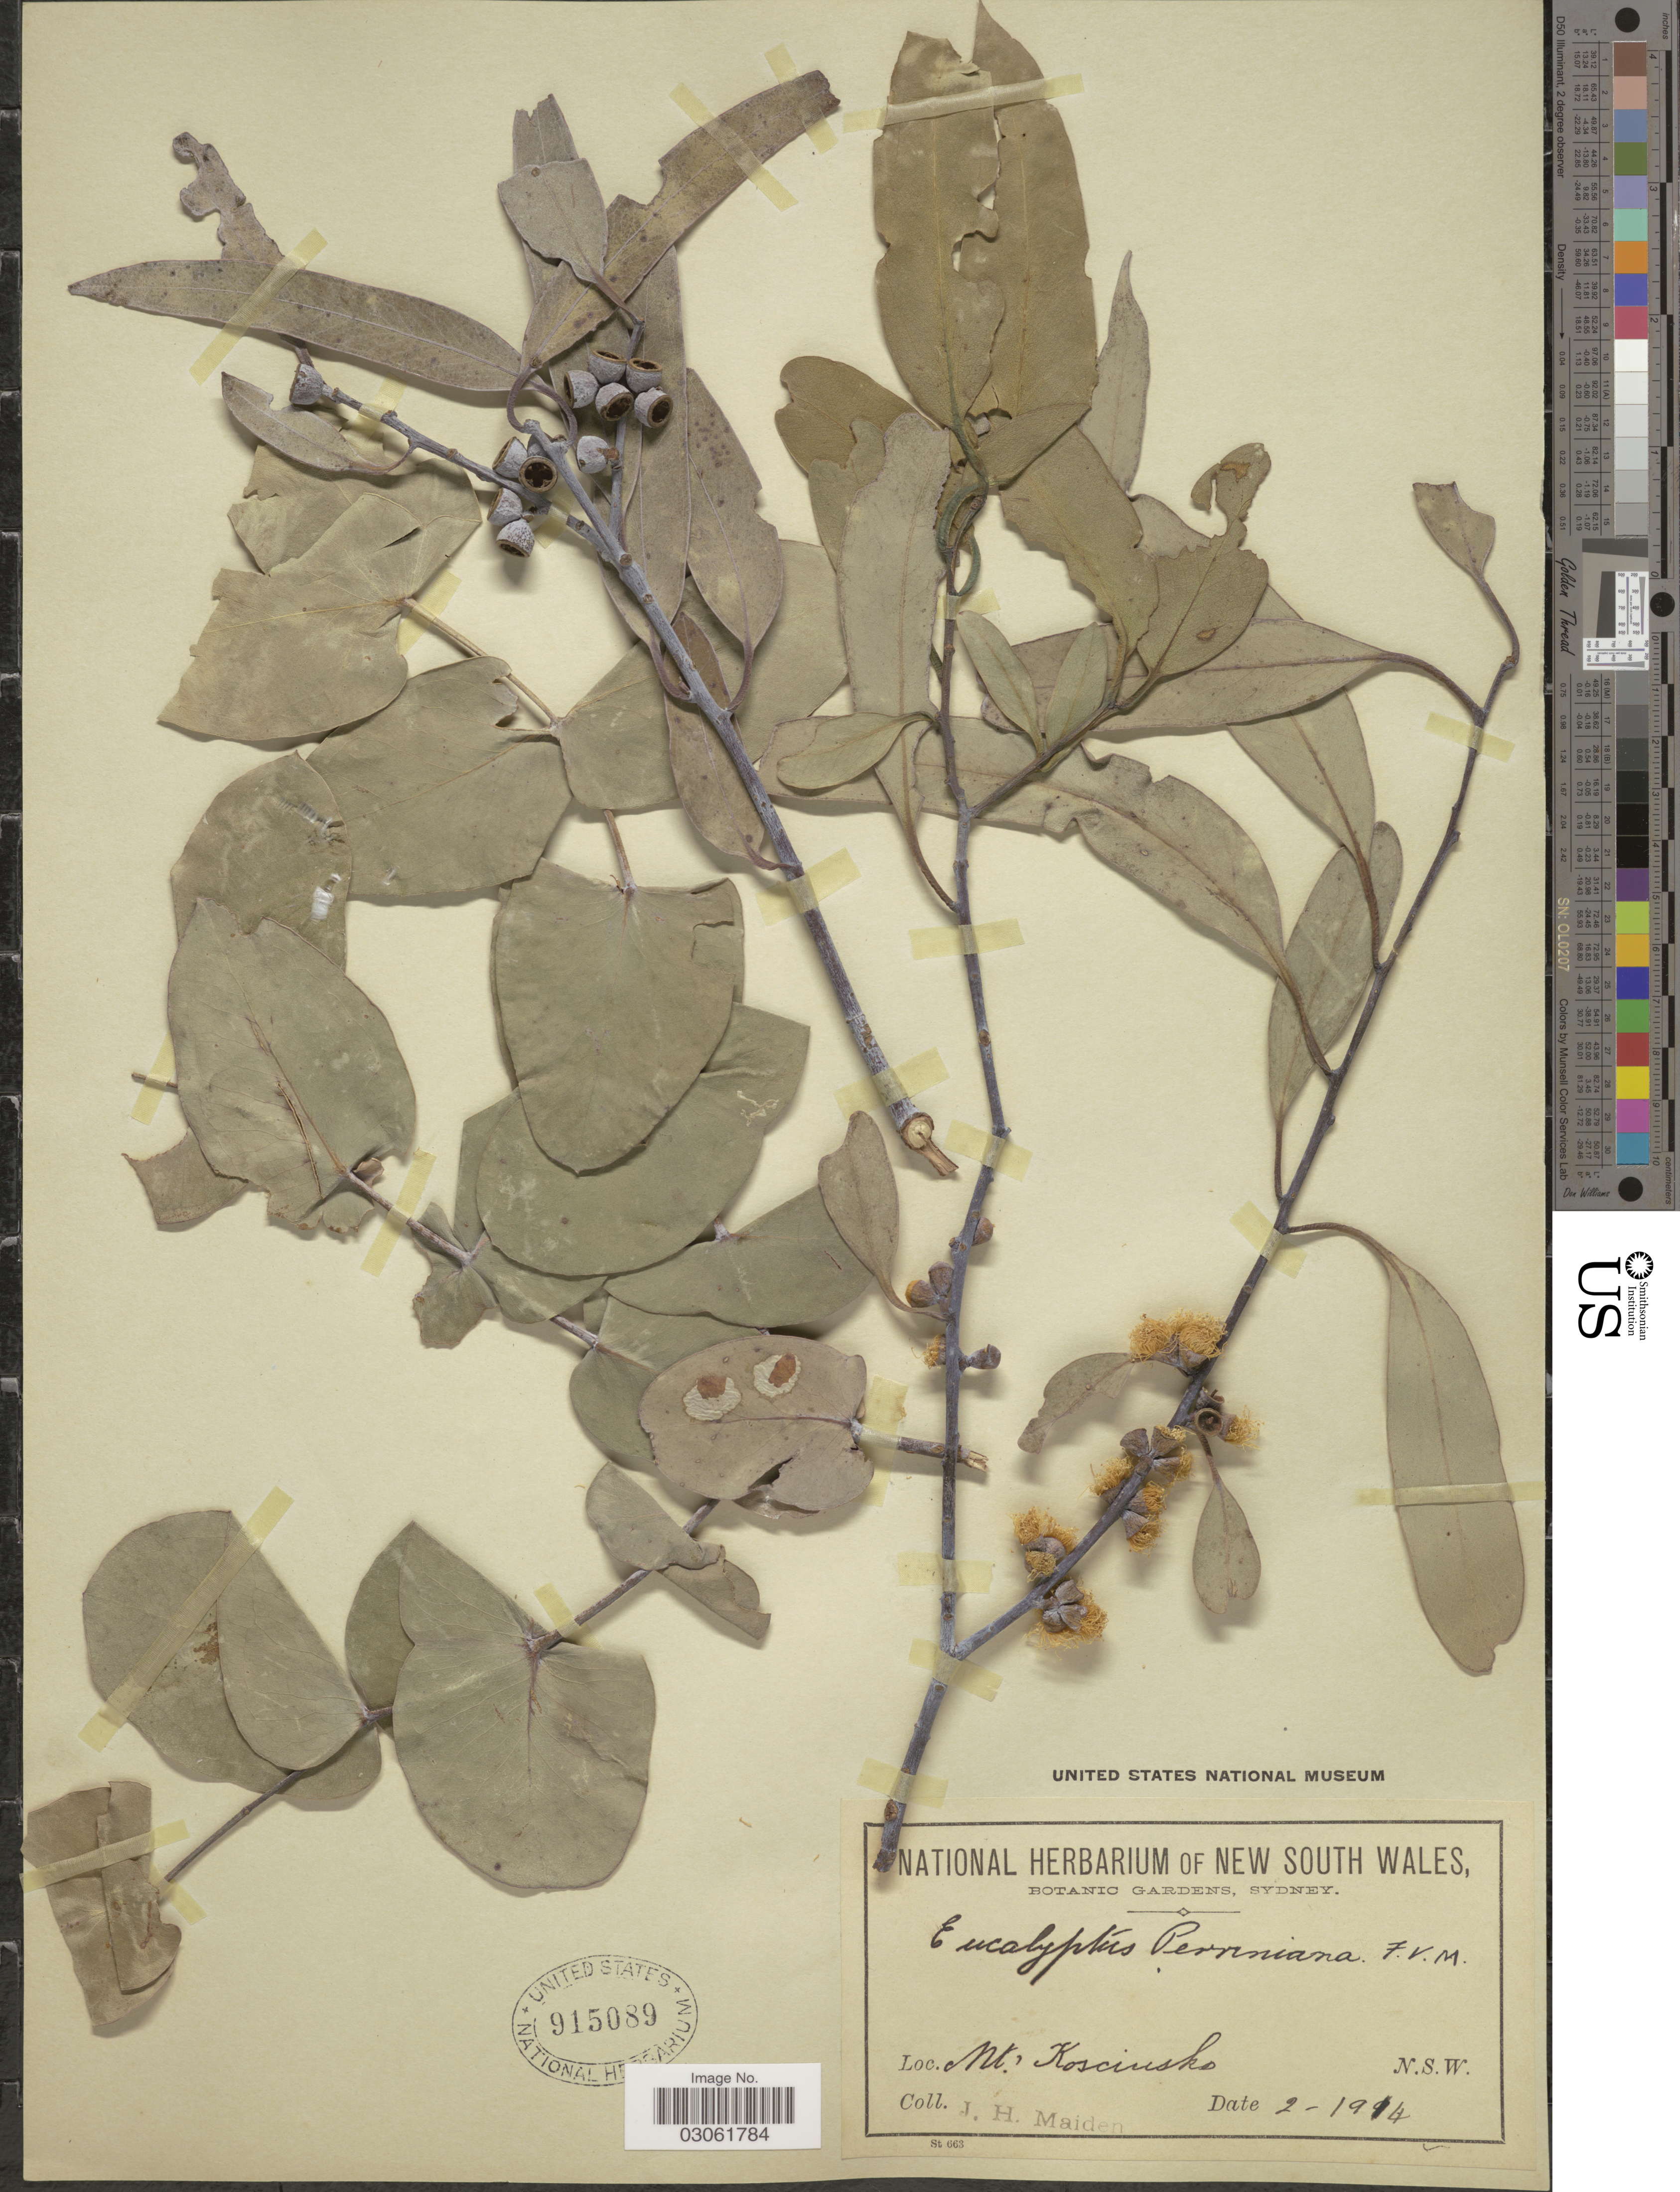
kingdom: Plantae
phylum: Tracheophyta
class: Magnoliopsida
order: Myrtales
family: Myrtaceae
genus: Eucalyptus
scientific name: Eucalyptus perriniana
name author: F. Muell. ex Rodway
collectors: J. Maiden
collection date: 1914-02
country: Australia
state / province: New South Wales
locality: Mt. Kosciusko [Kosciuszko]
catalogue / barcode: US 915089